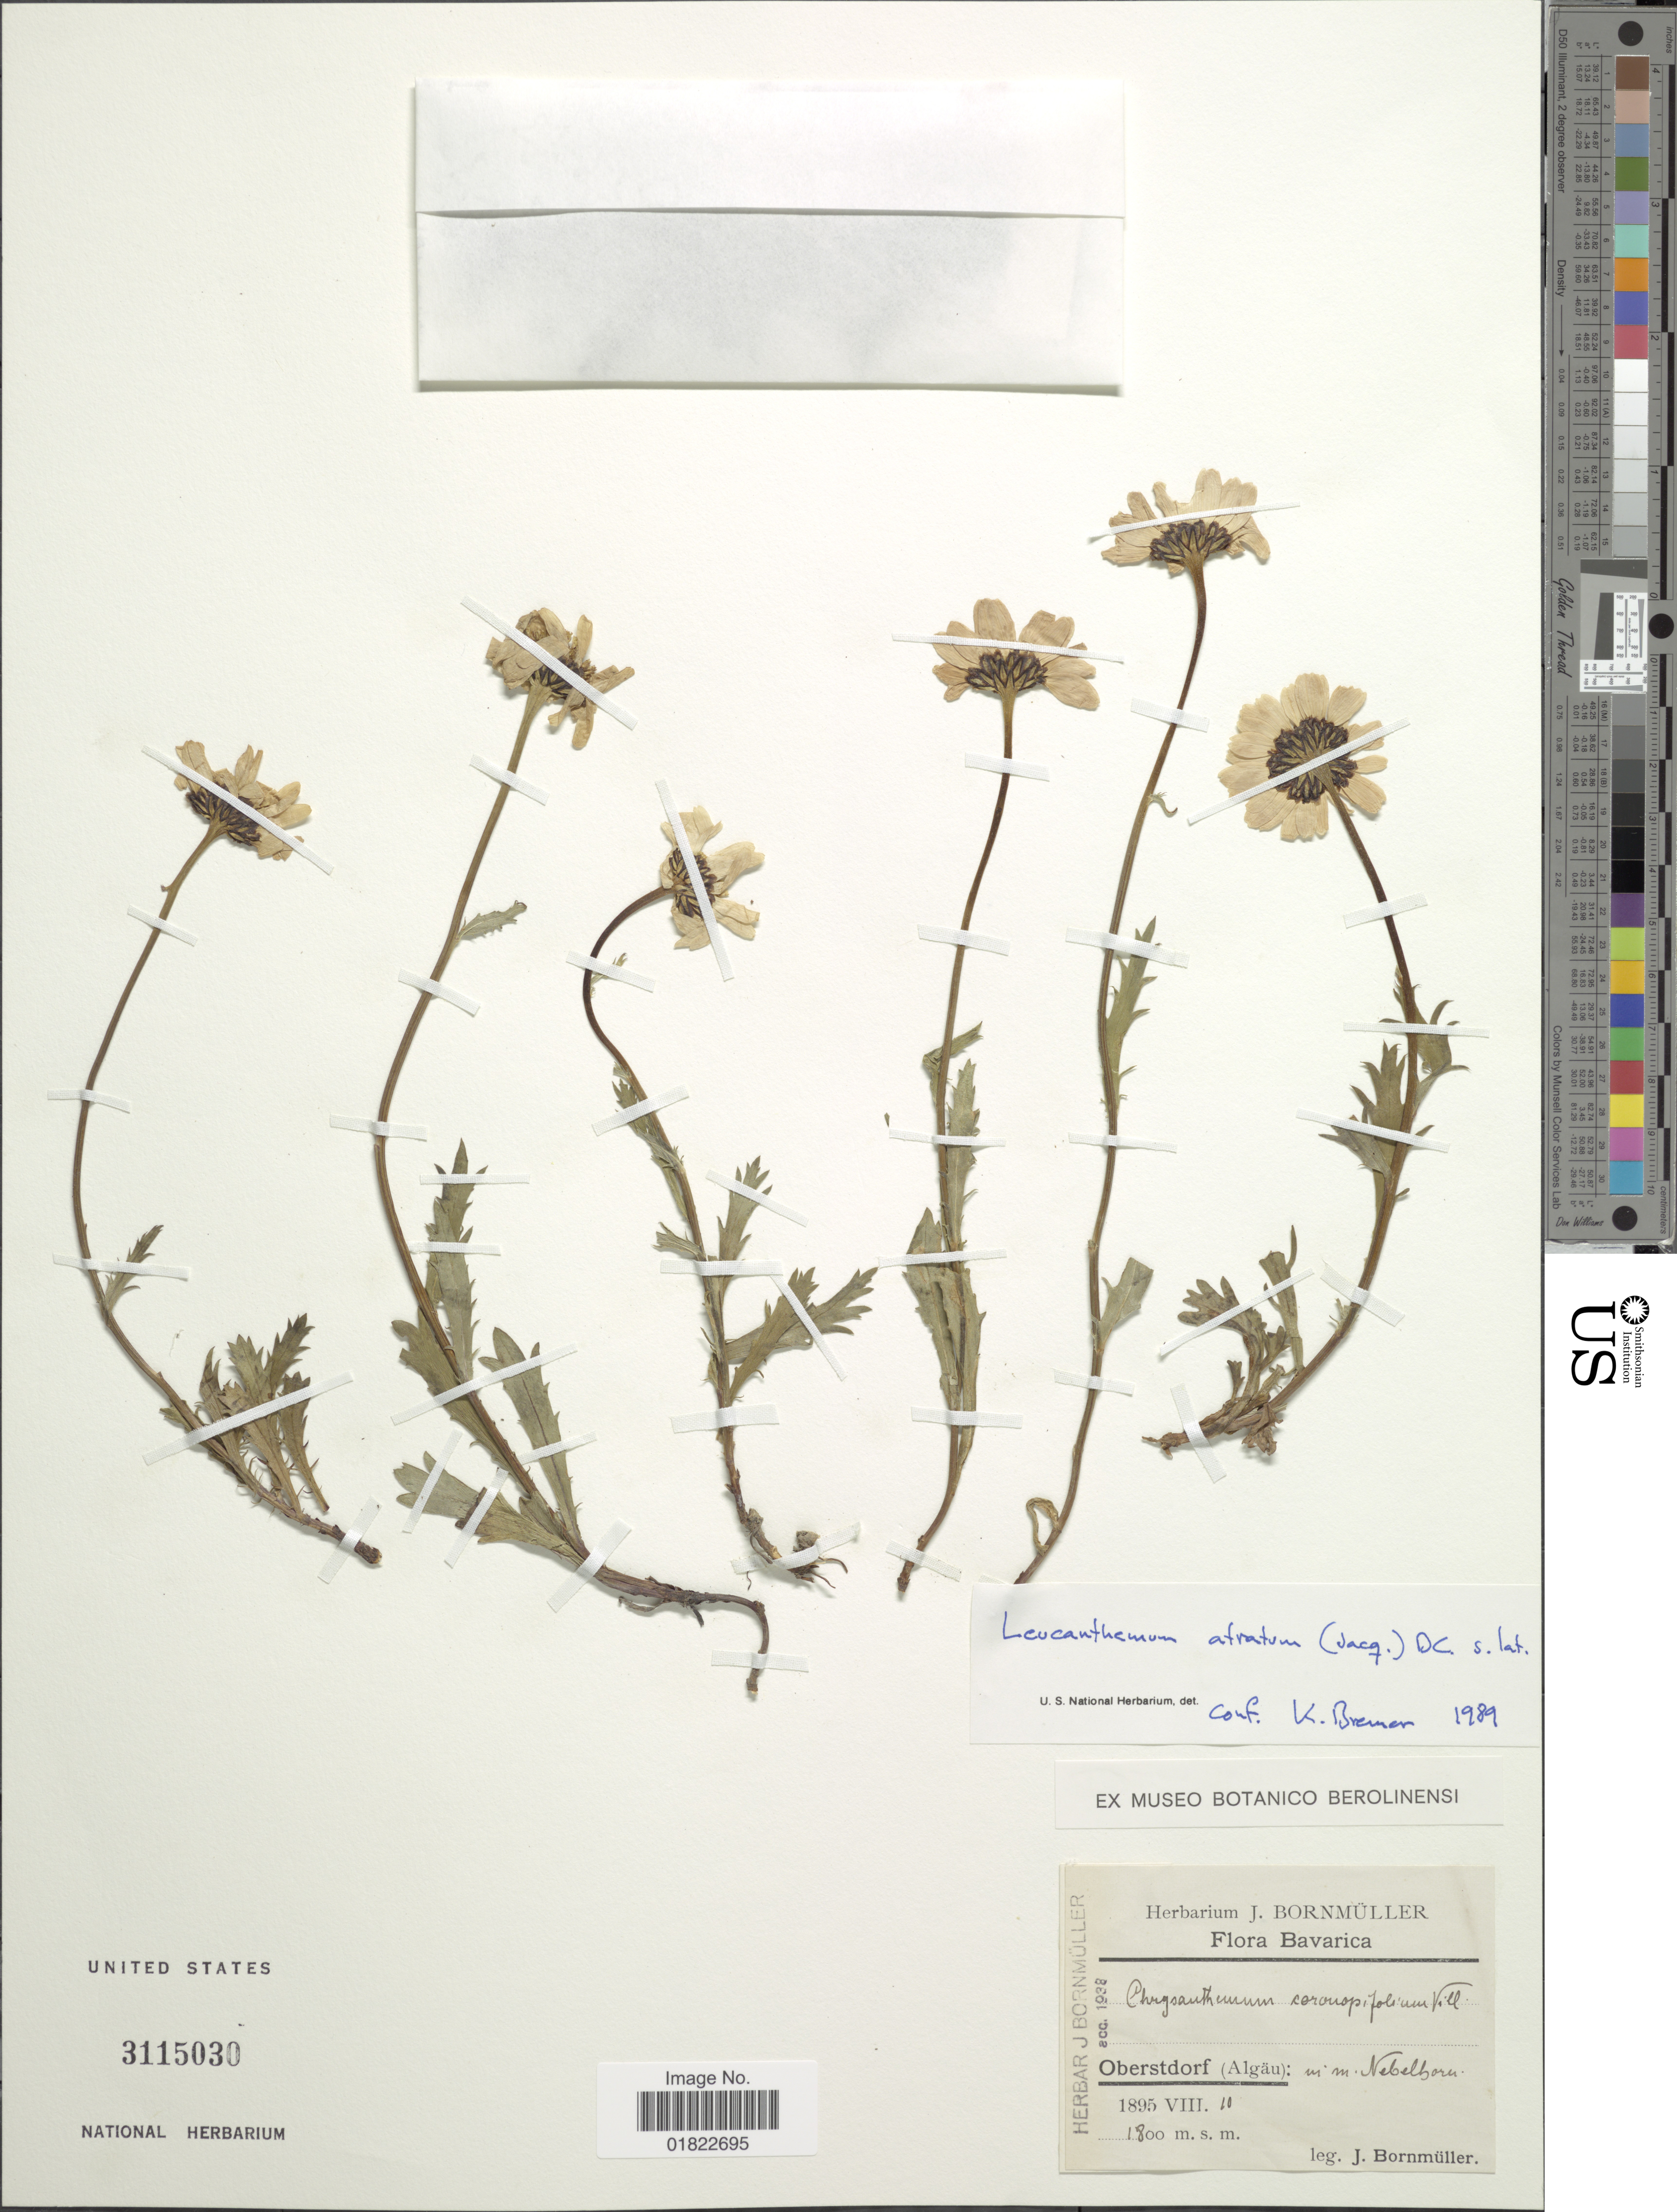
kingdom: Plantae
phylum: Tracheophyta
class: Magnoliopsida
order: Asterales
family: Asteraceae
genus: Leucanthemum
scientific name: Leucanthemum atratum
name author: (Jacq.) DC.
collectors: J. Bornmüller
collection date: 1895-08-10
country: Germany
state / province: Bayern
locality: Bavarica. Oberstdorf (Algau): M. Nebelhorn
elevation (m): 1800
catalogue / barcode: US 3115030